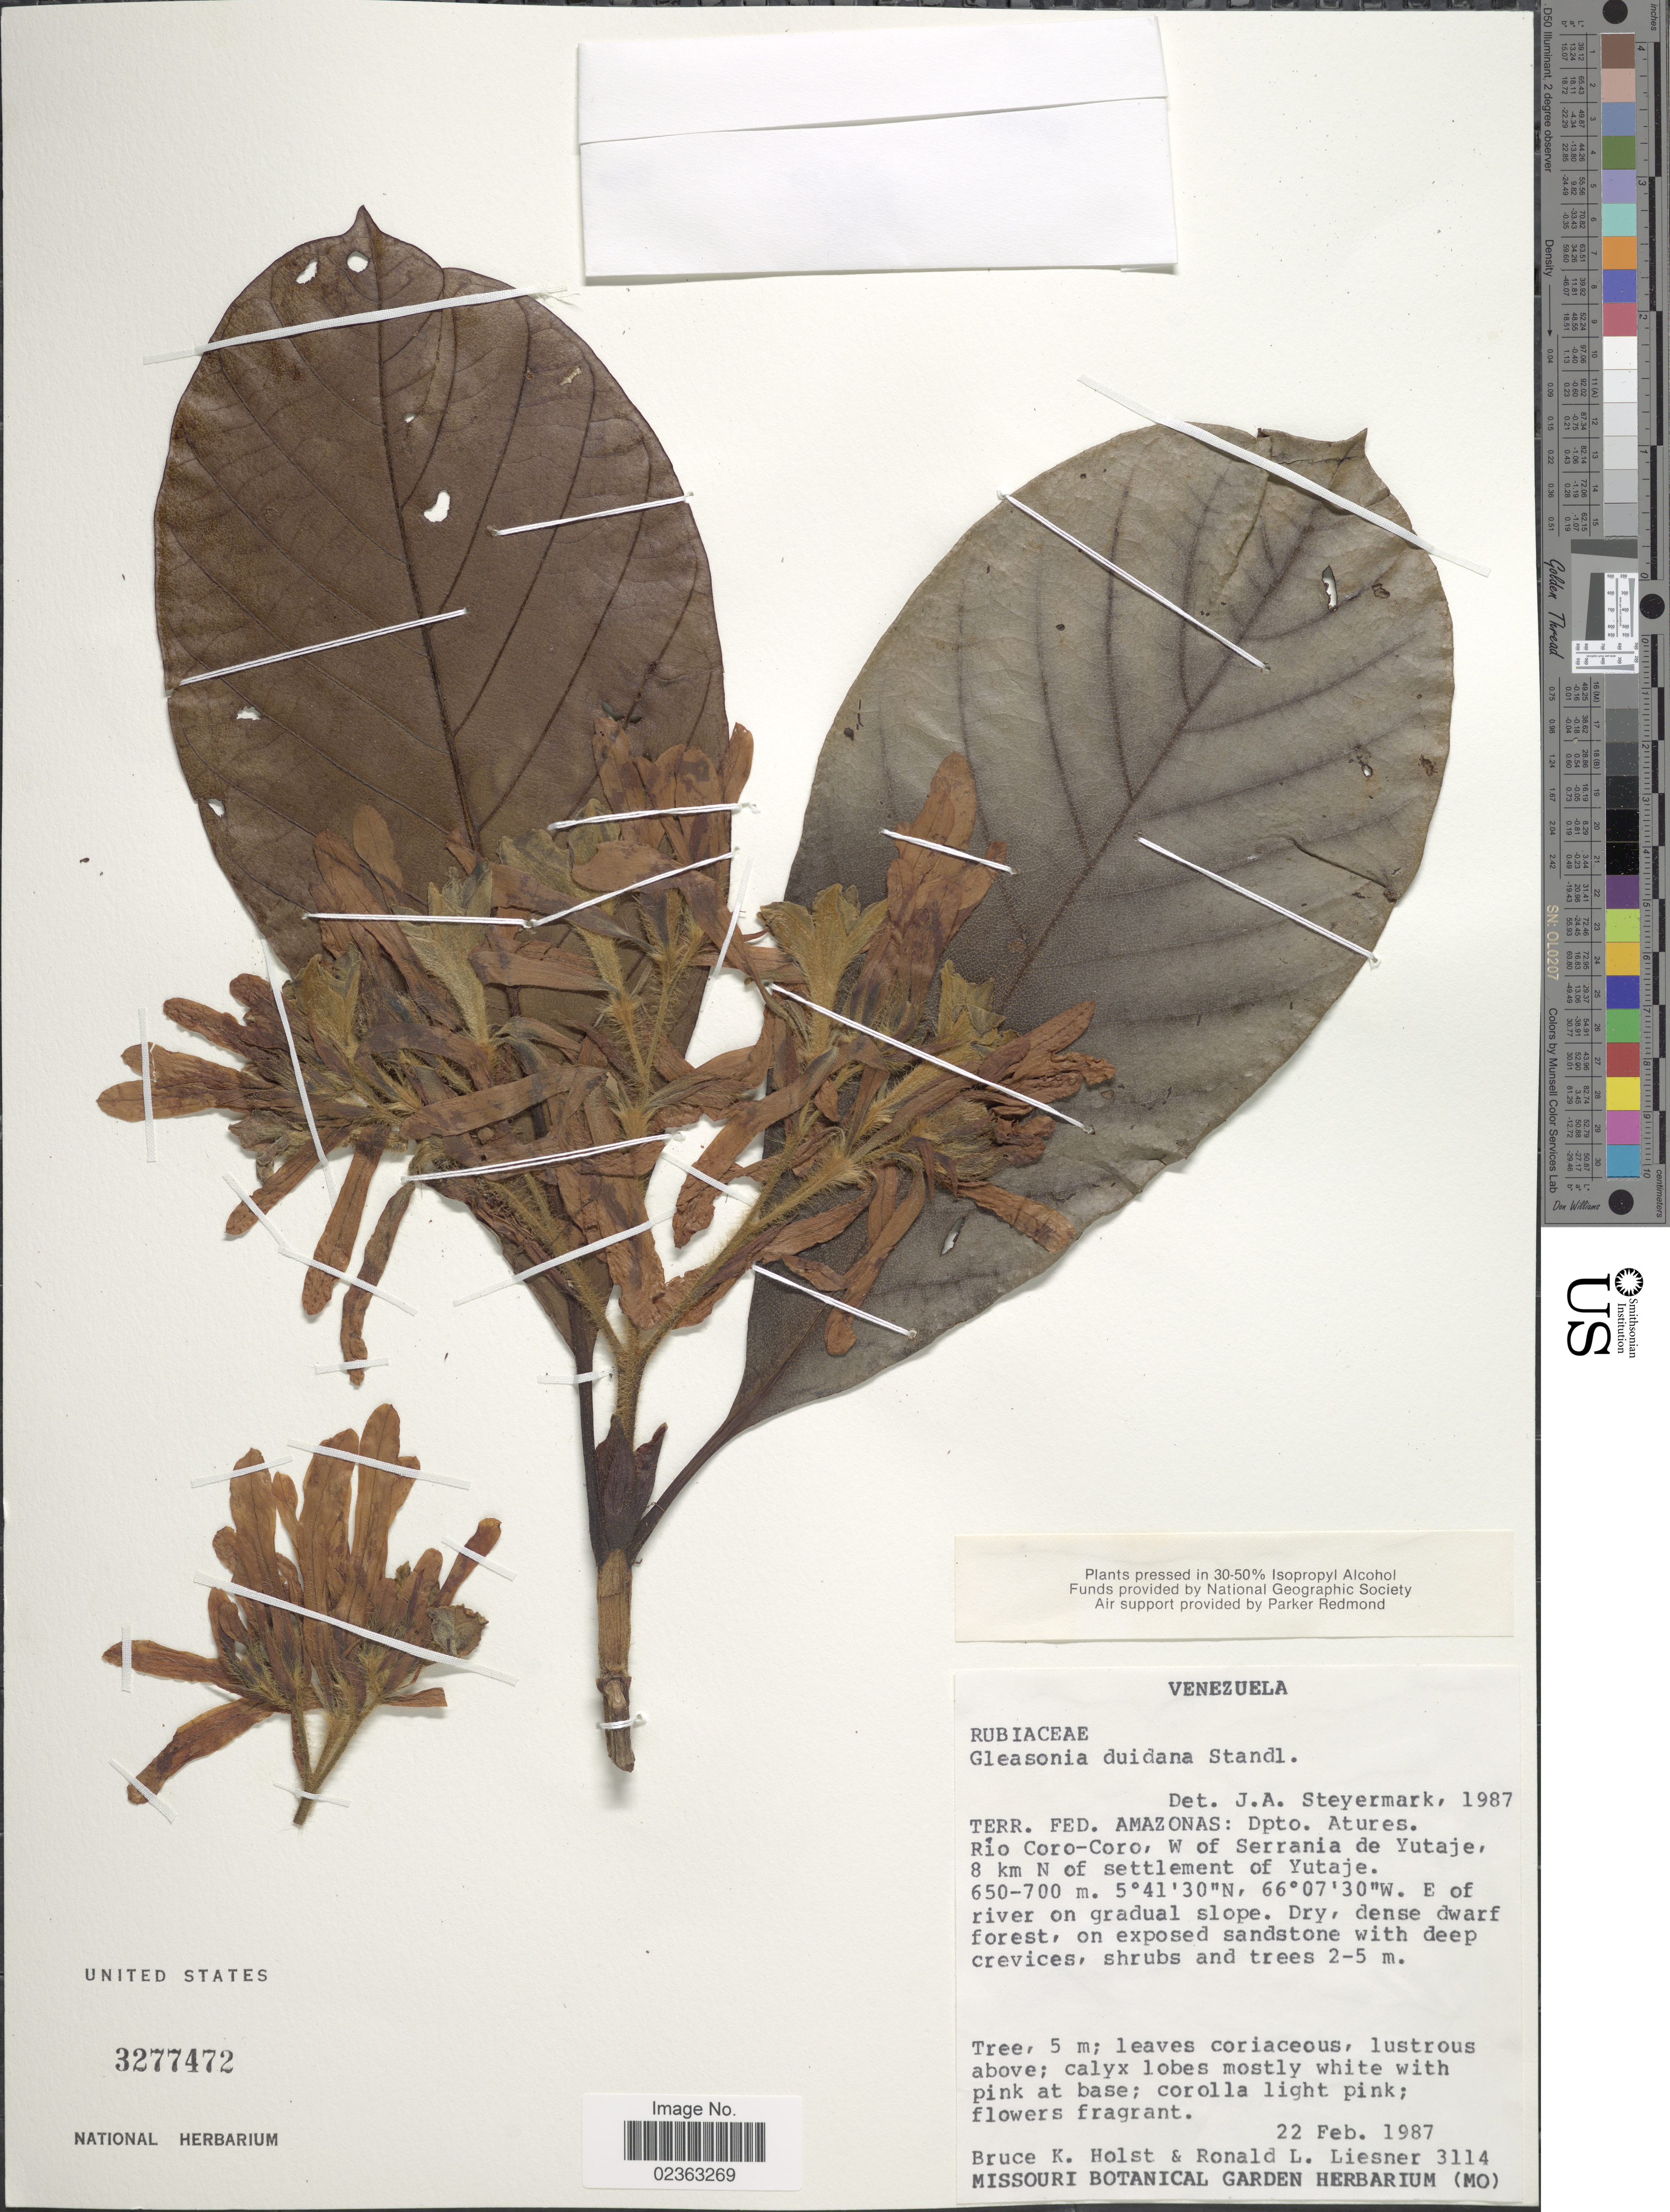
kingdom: Plantae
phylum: Tracheophyta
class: Magnoliopsida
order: Gentianales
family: Rubiaceae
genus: Gleasonia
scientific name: Gleasonia duidana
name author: Standl.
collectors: B. Holst & R. L. Liesner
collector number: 3114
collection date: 1987-02-22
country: Venezuela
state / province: Amazonas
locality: Terr. Fed. Amazonas: Dpto. Atures, Rio Coro-Coro, W of Serrania de Yutaje, 8 km N of Settlement of Utaje, E of river on gradual slope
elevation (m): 650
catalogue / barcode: US 3277472